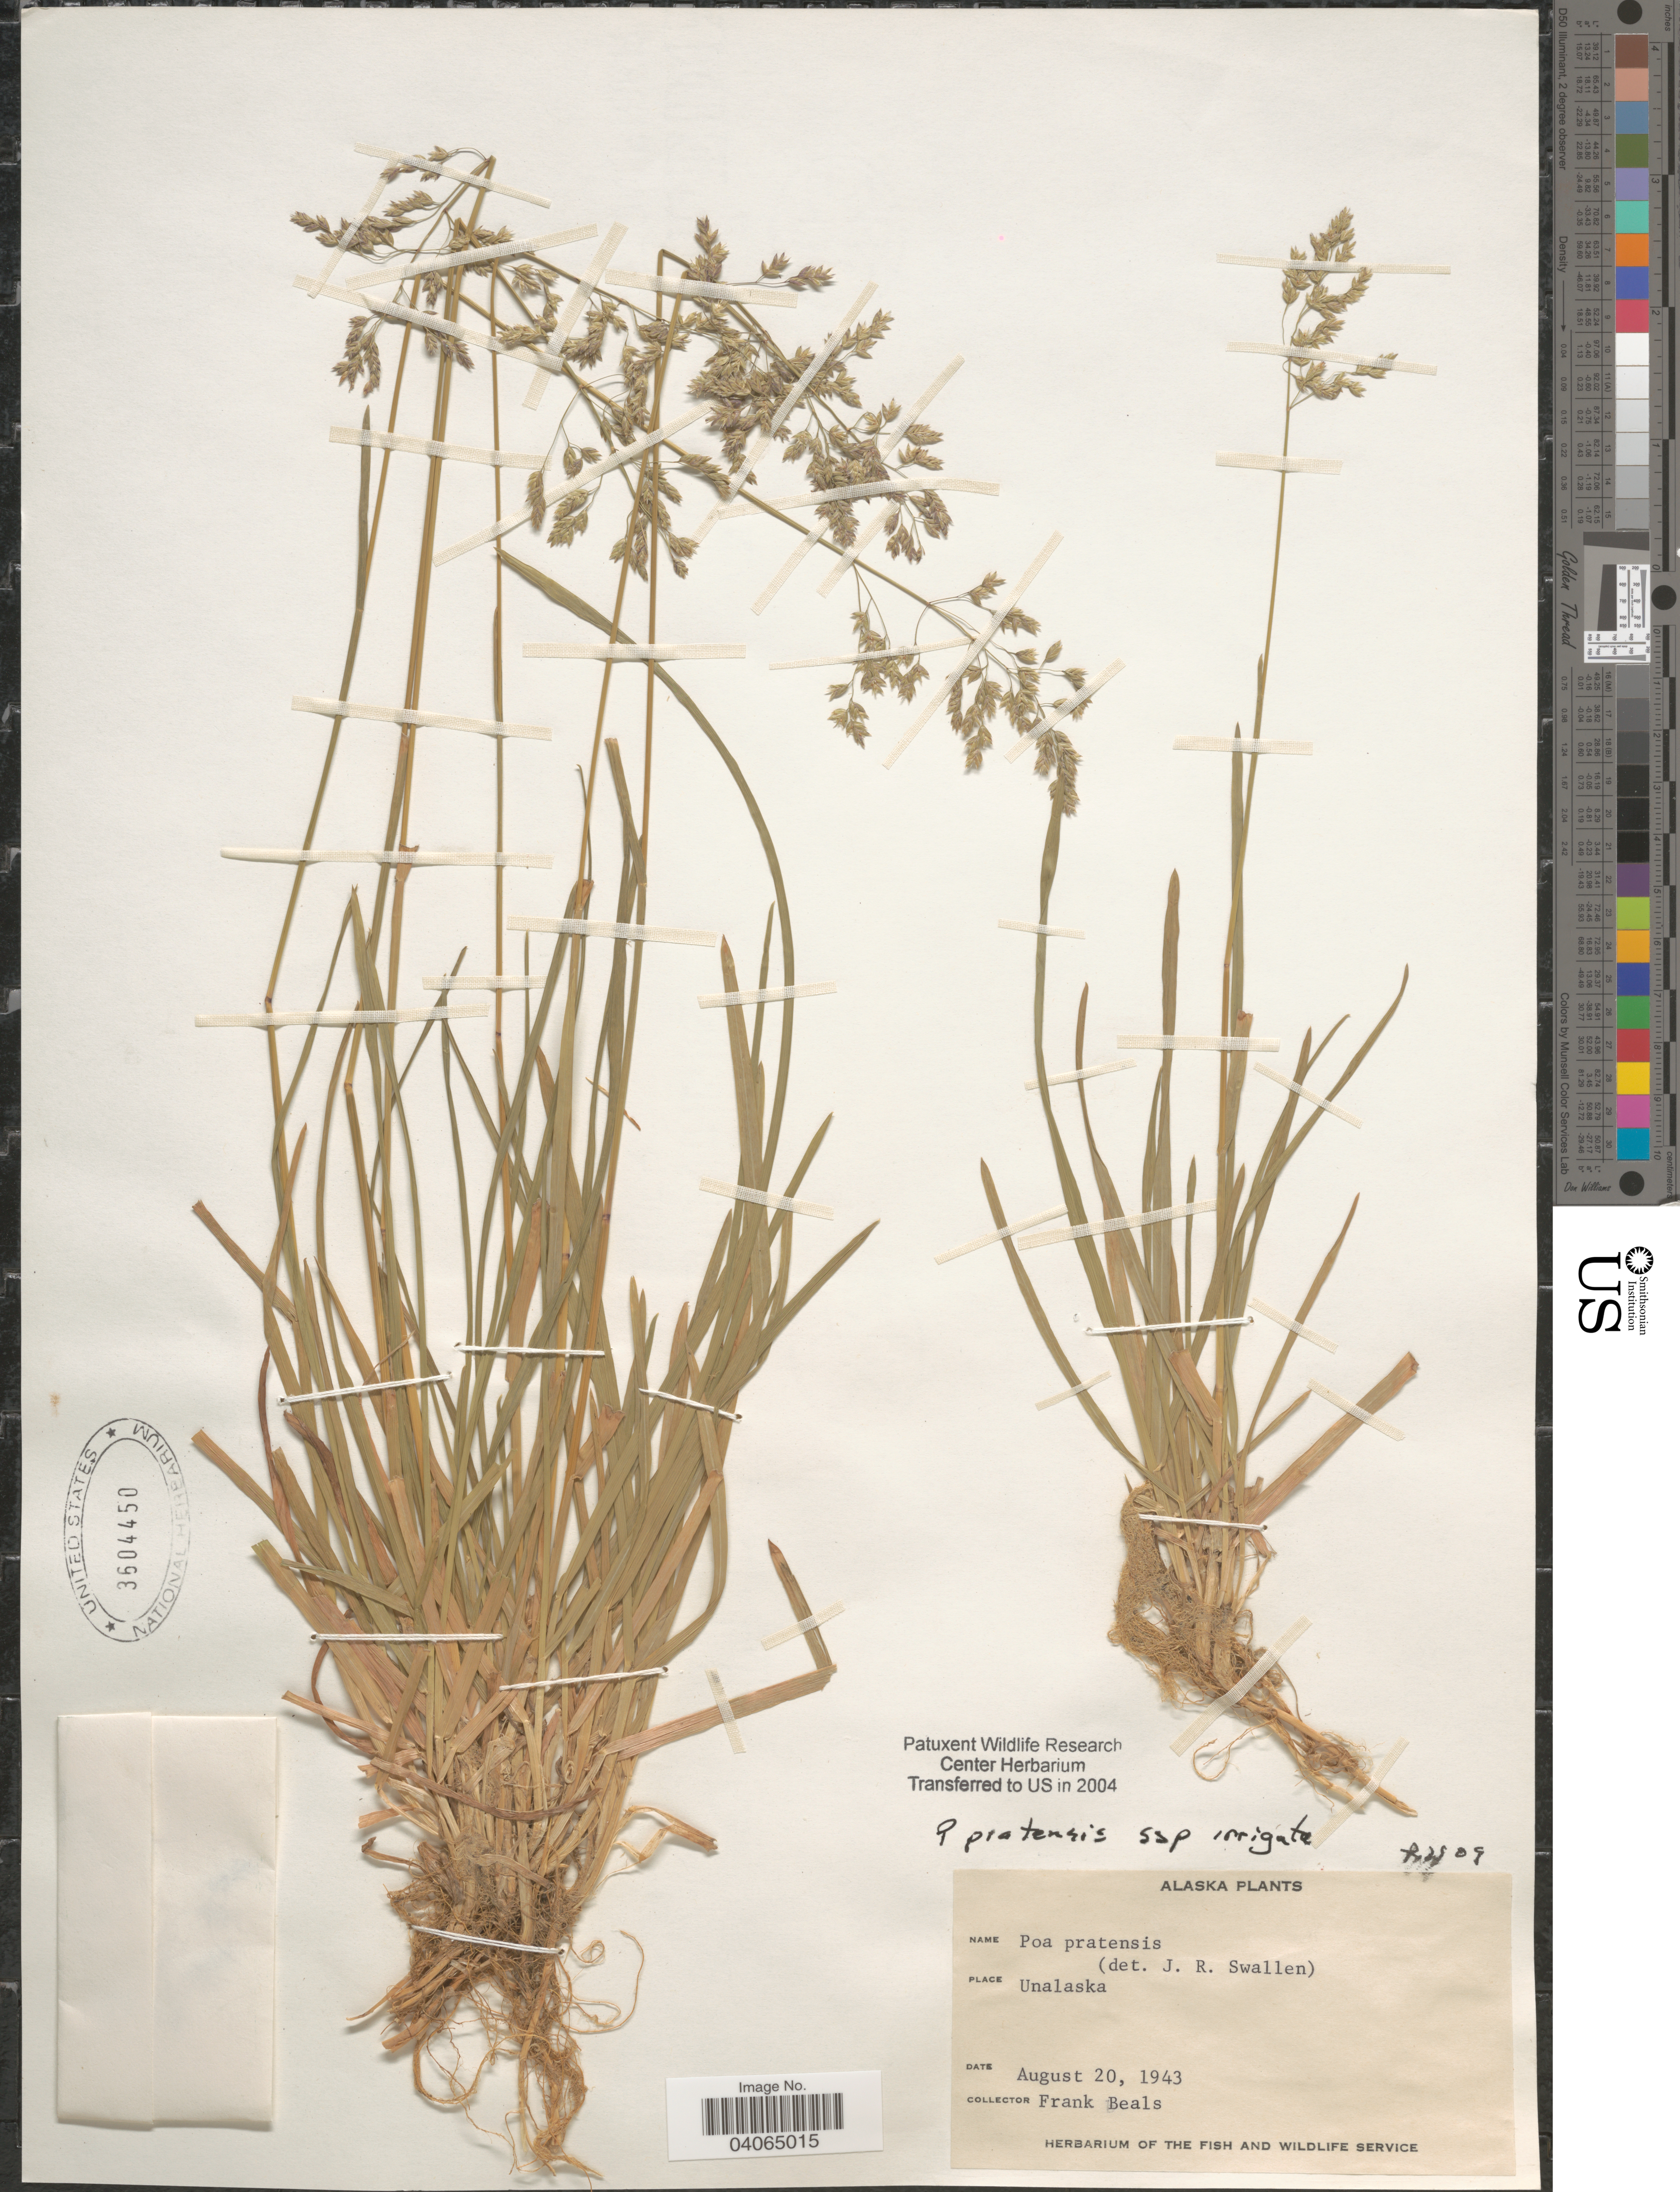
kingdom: Plantae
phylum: Tracheophyta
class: Liliopsida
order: Poales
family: Poaceae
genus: Poa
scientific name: Poa pratensis subsp. irrigata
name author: (Lindm.) H. Lindb.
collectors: F. Beals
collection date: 1943-08-20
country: United States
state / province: Alaska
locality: Unalaska.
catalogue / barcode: US 3604450